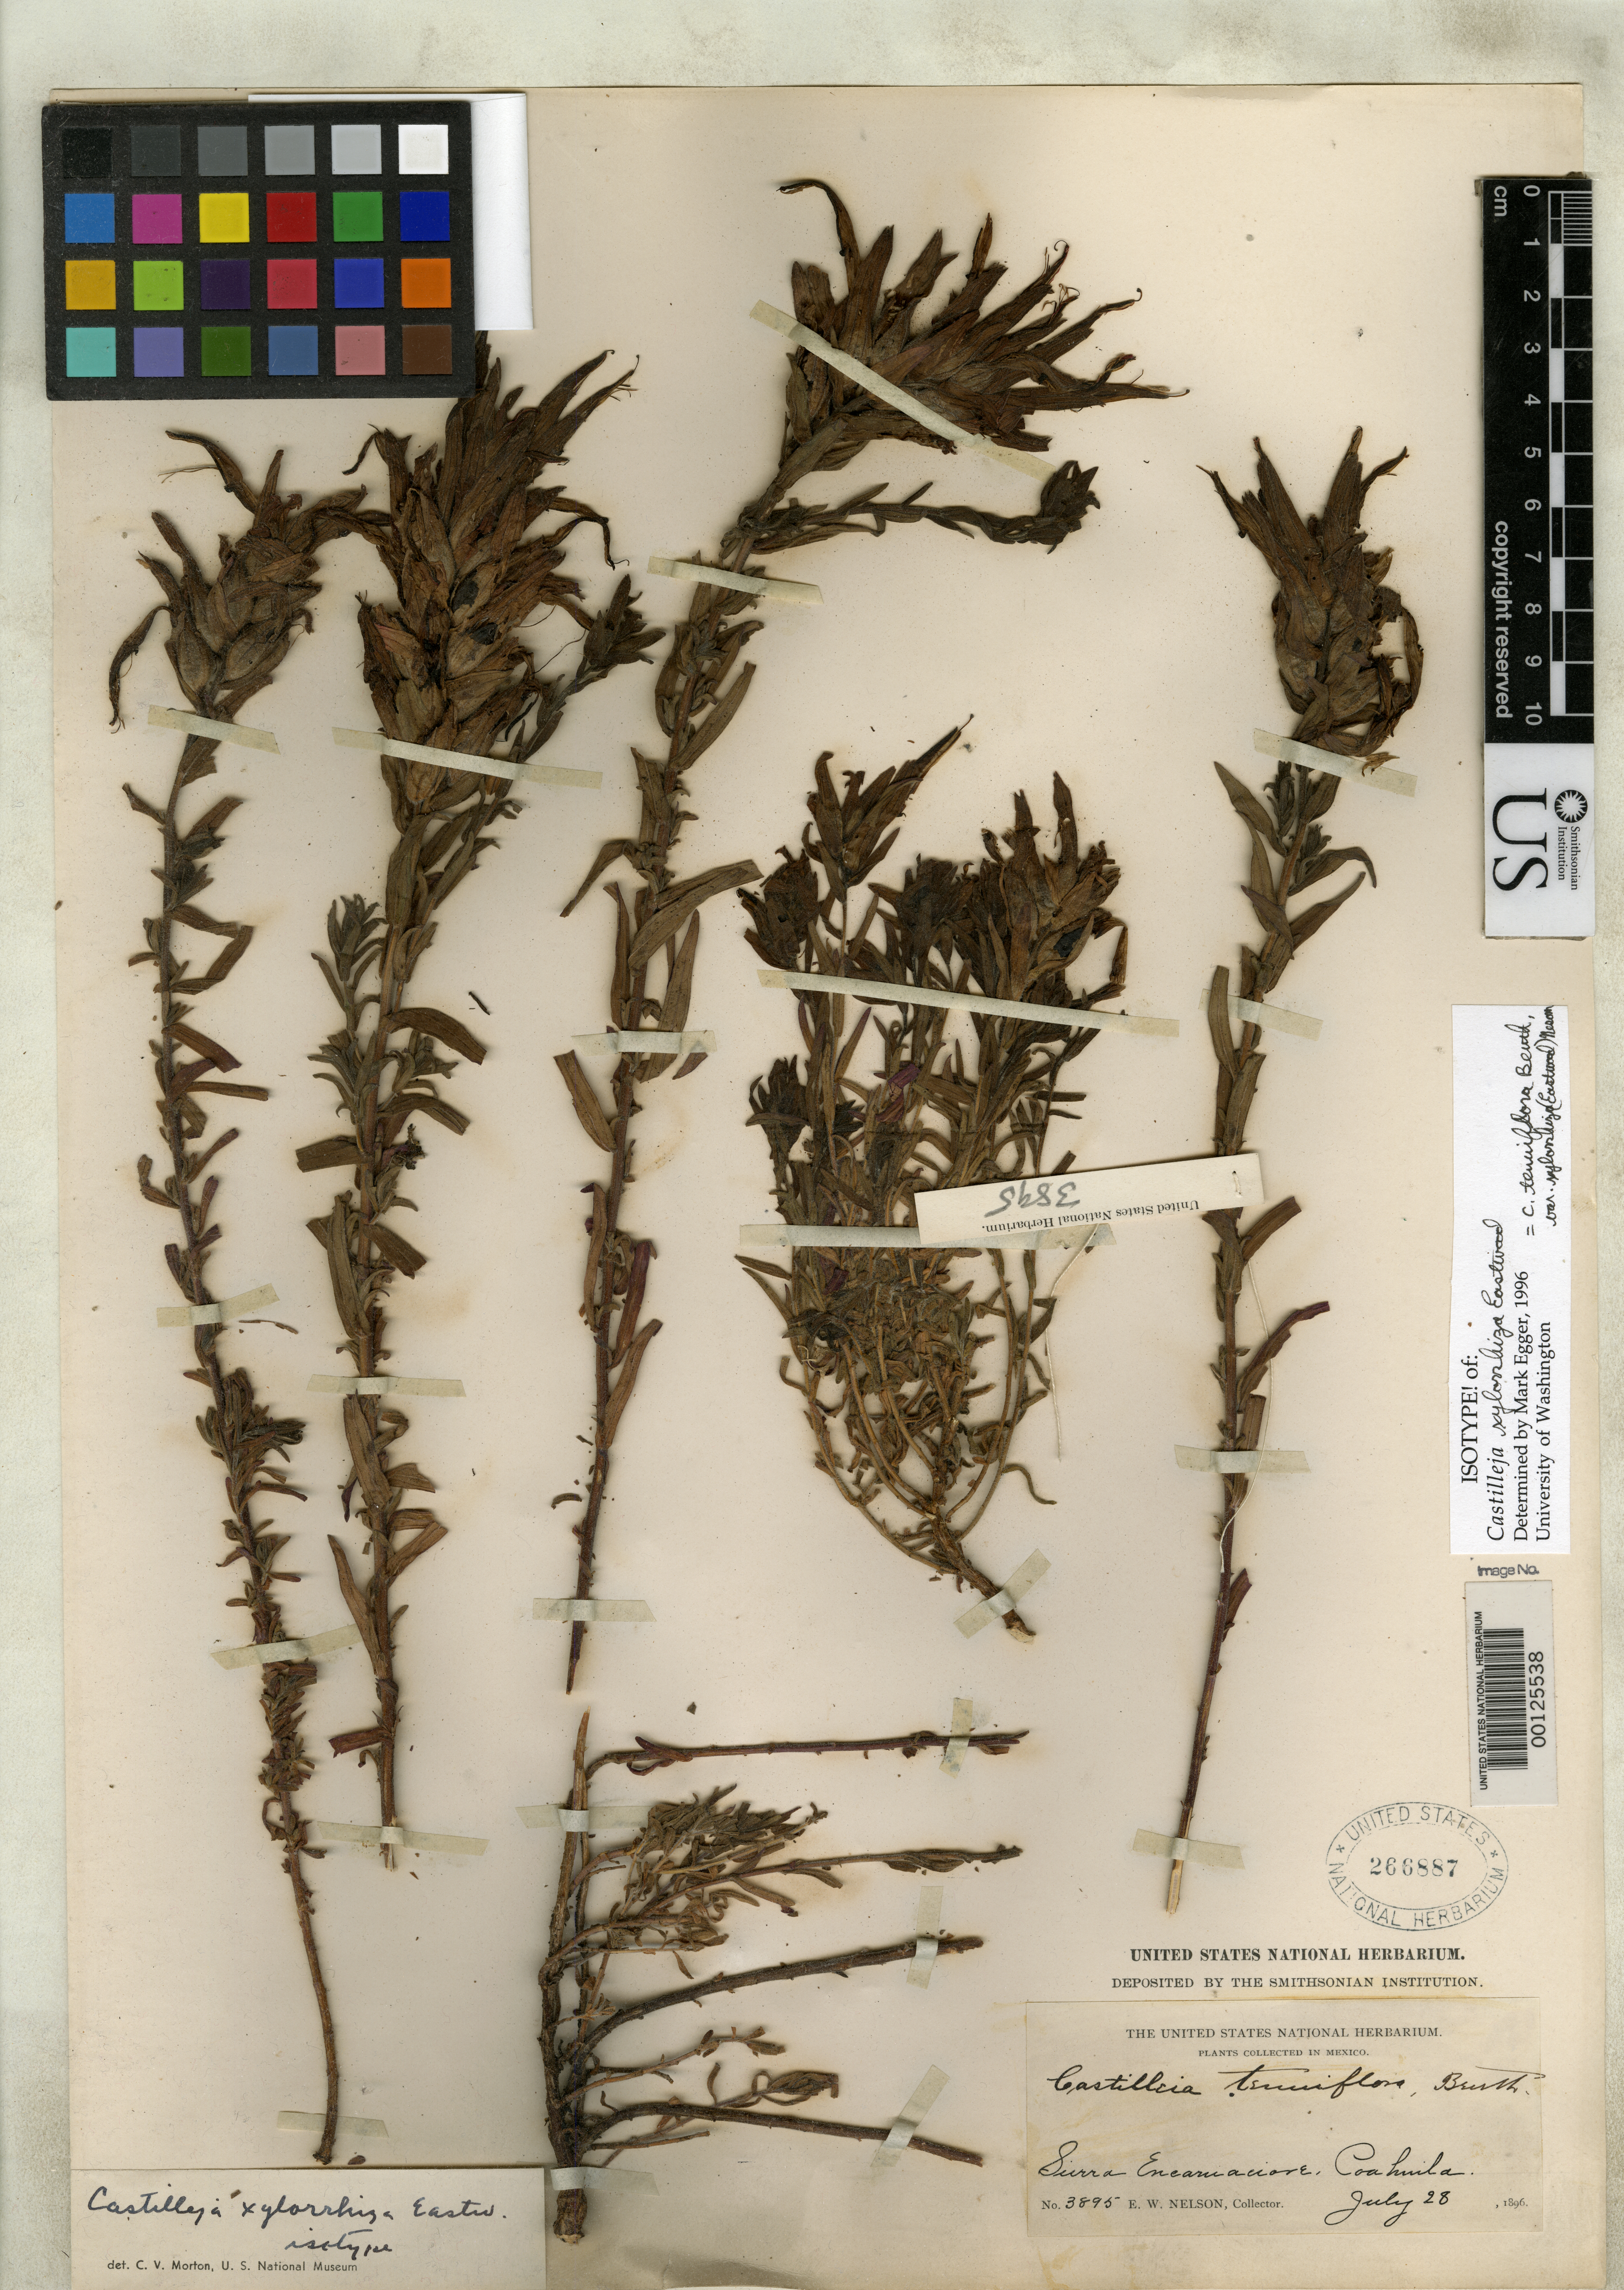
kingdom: Plantae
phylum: Tracheophyta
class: Magnoliopsida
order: Lamiales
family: Orobanchaceae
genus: Castilleja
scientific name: Castilleja xylorrhiza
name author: Eastw.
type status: Isotype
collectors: E. W. Nelson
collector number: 3895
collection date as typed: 28 Jul 1896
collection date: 1896-07-28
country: Mexico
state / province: Coahuila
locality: Sierra Enearuaciare.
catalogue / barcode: US 266887